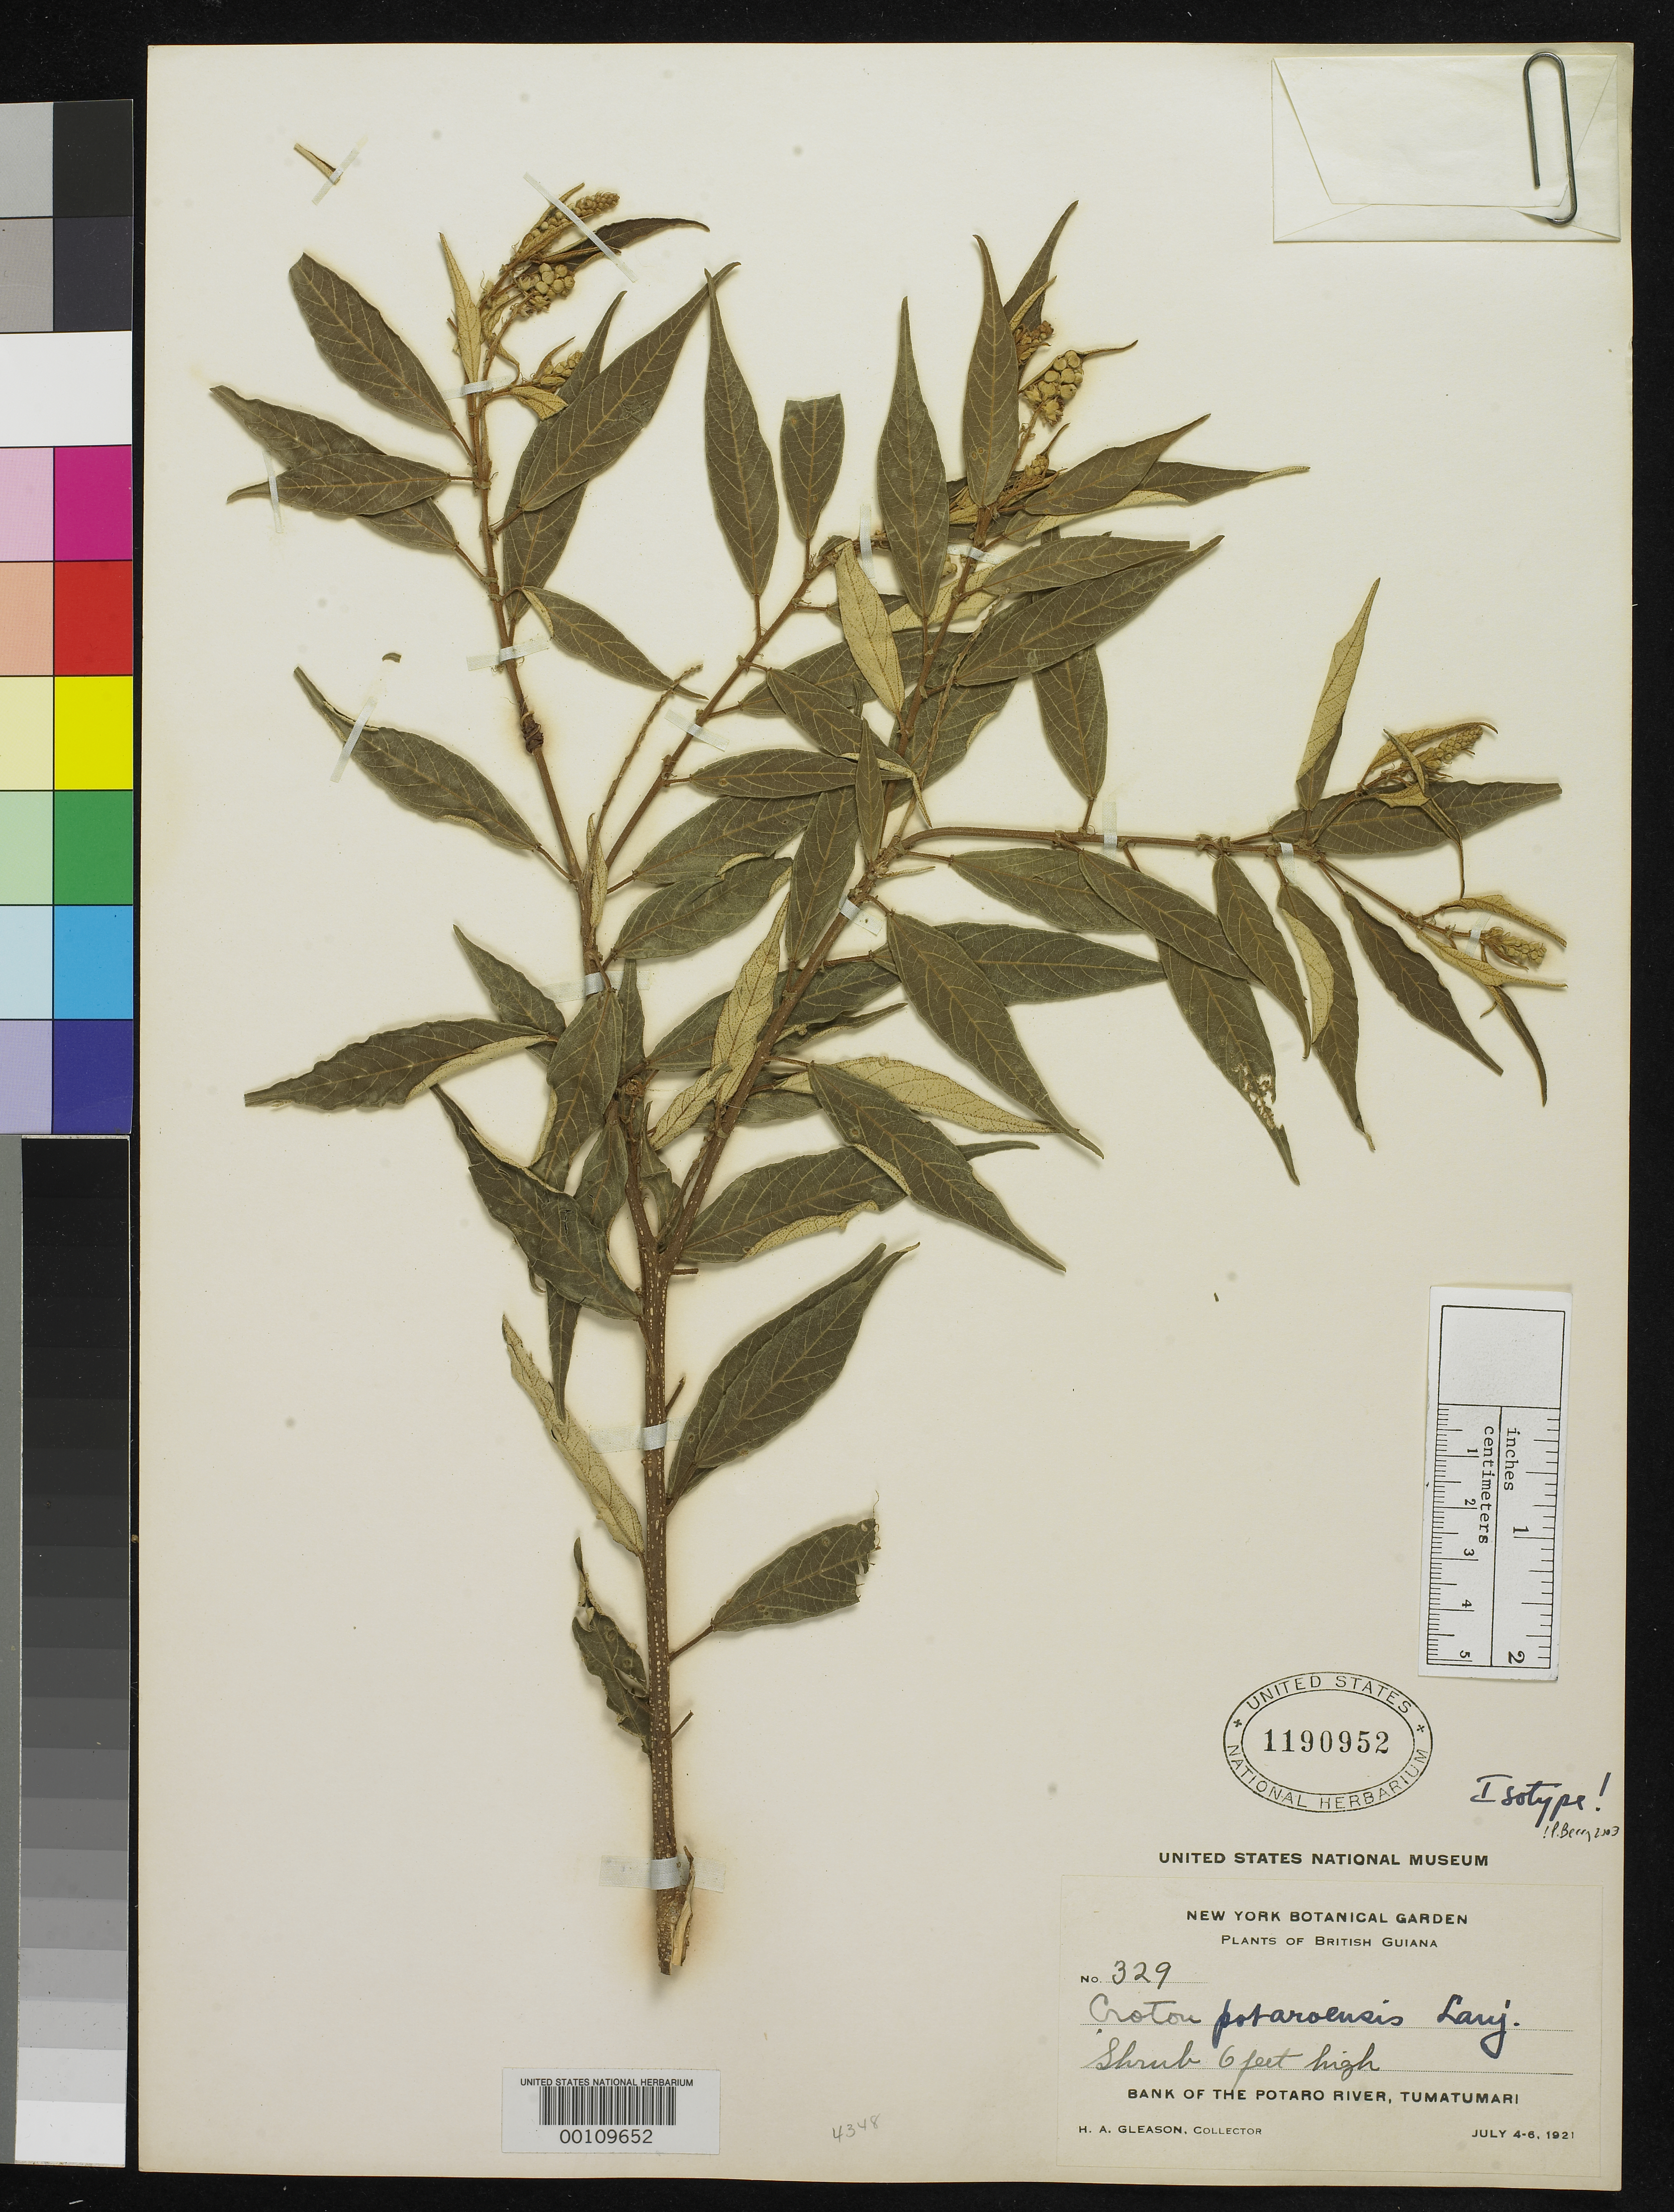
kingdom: Plantae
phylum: Tracheophyta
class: Magnoliopsida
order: Malpighiales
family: Euphorbiaceae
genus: Croton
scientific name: Croton potaroensis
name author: Lanj.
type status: Isotype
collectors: H. A. Gleason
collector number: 329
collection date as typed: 04 Jul 1921 to 06 Jul 1921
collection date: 1921-07-04/1921-07-06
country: Guyana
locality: Potaro River, Tumatumari.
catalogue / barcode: US 1190952